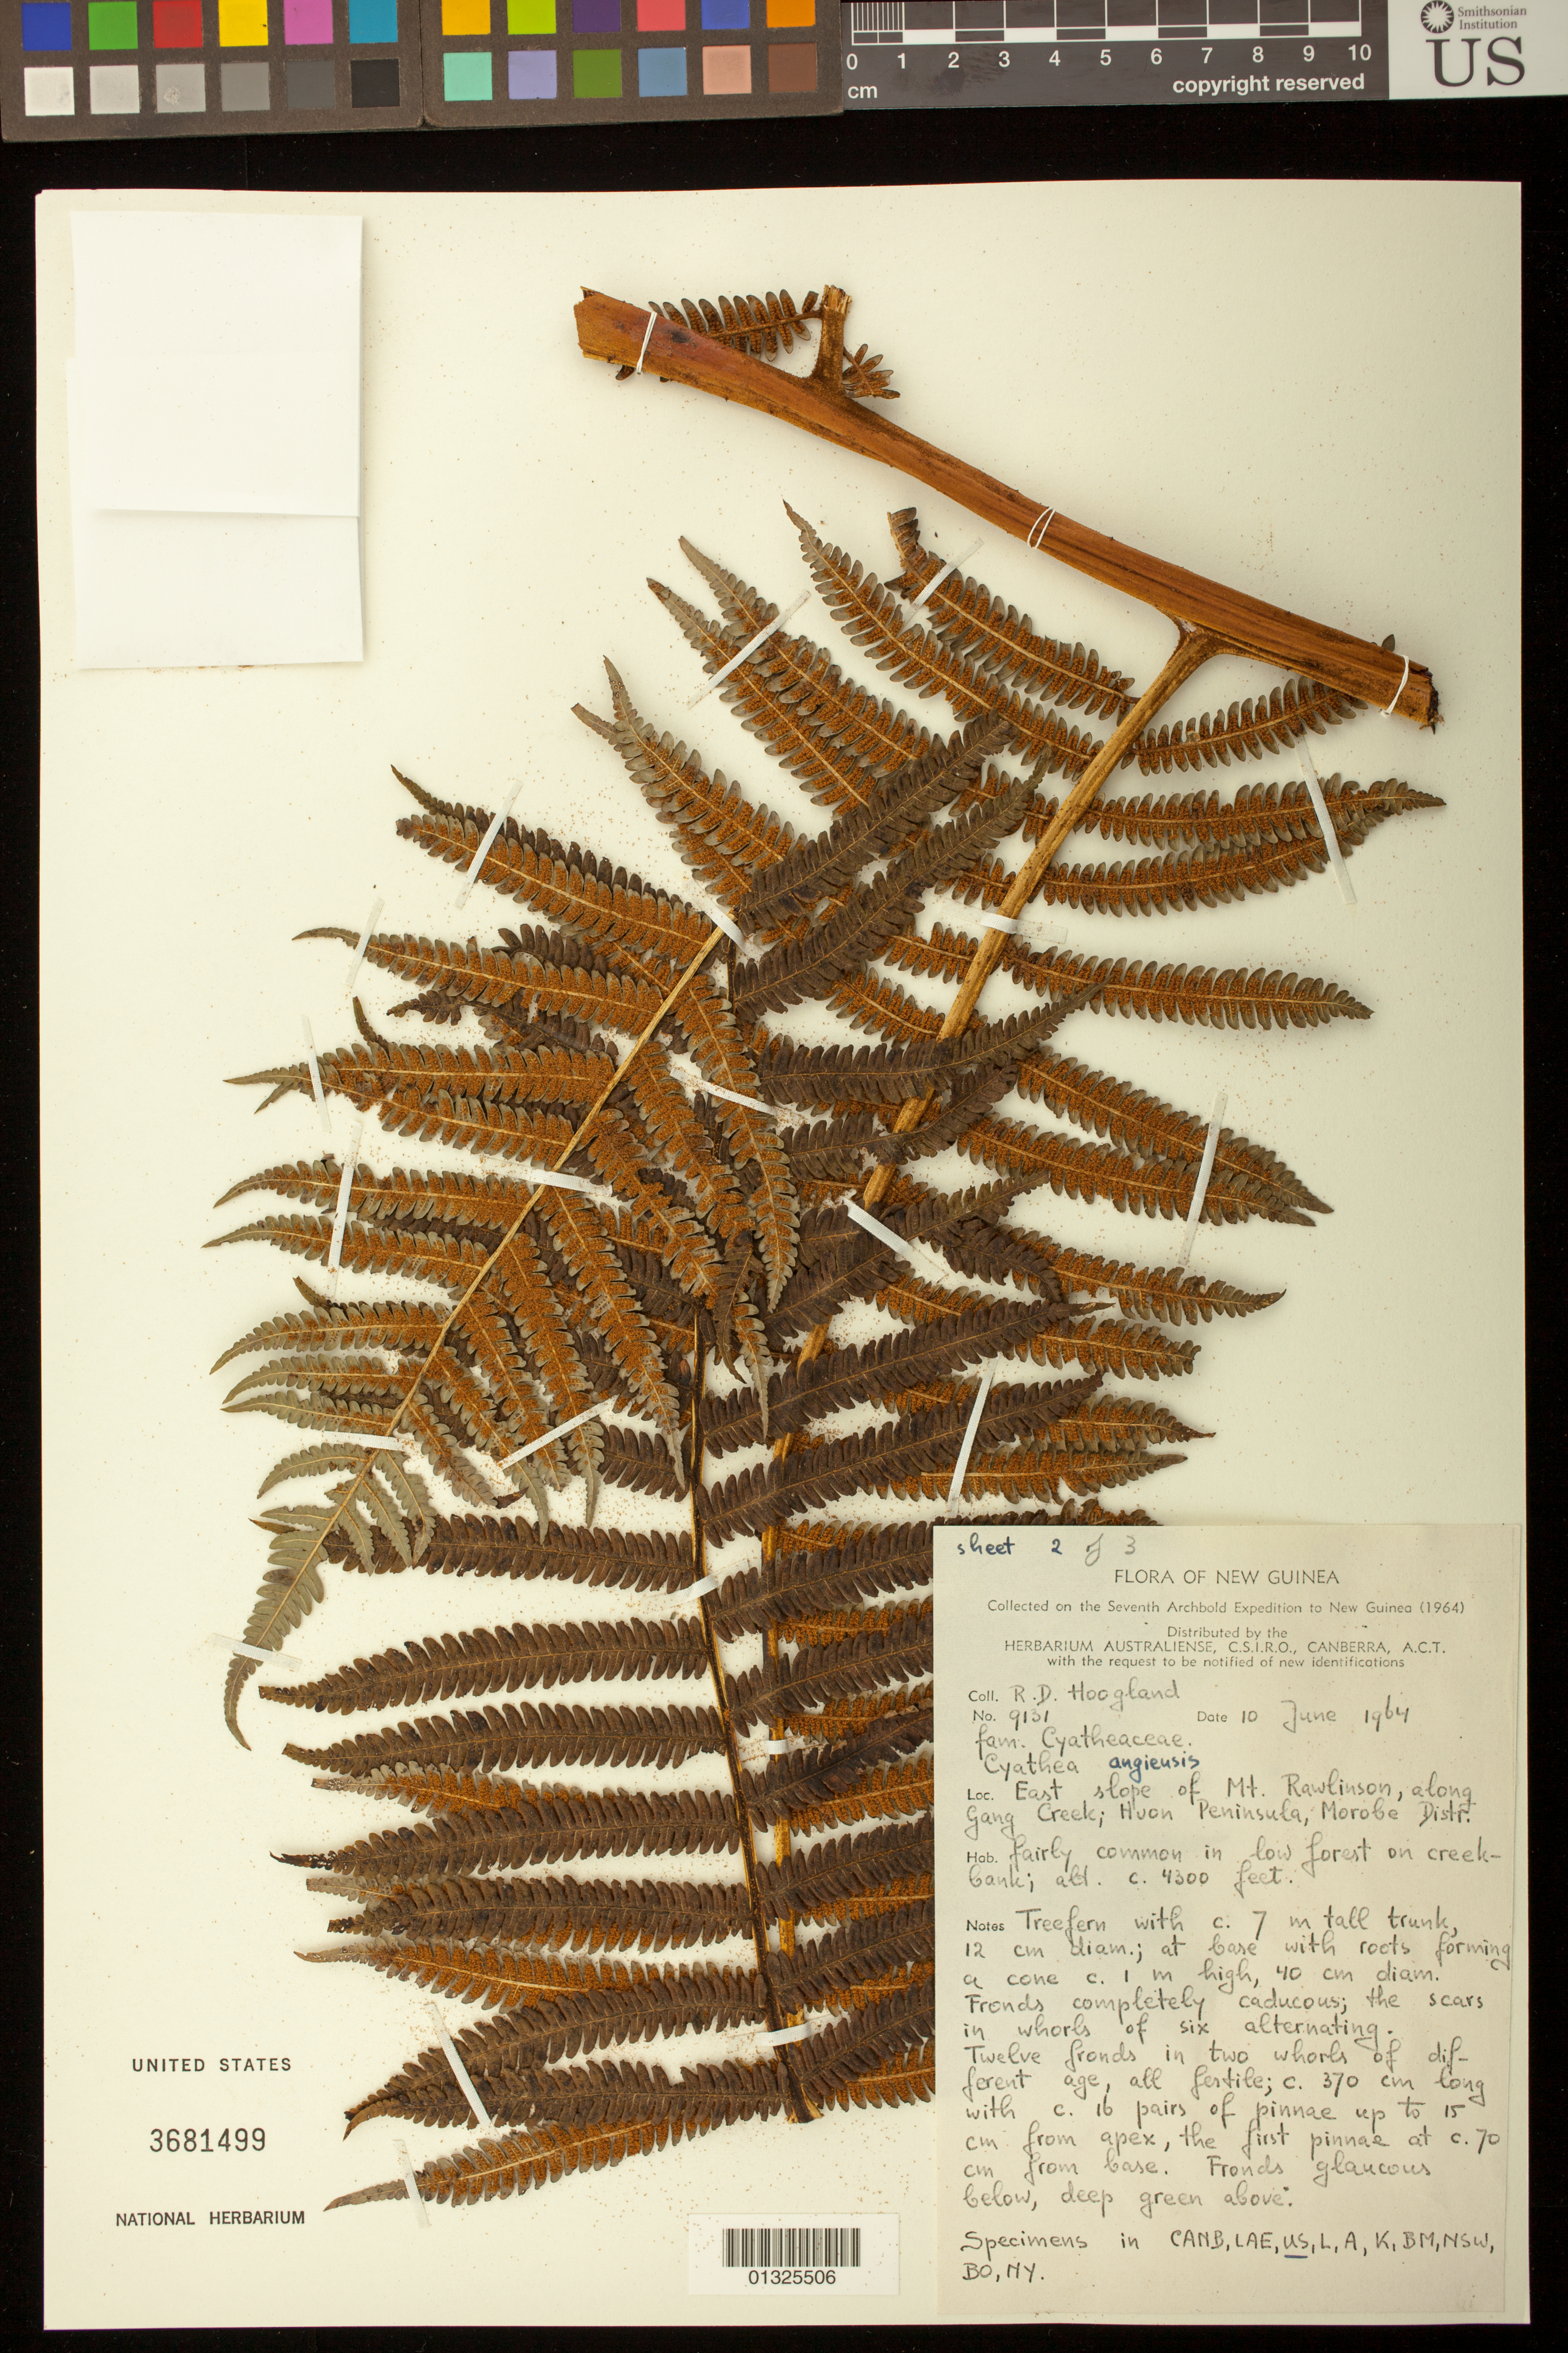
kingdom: Plantae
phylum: Tracheophyta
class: Polypodiopsida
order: Cyatheales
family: Cyatheaceae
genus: Cyathea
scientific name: Cyathea angiensis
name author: (A. Gepp) Domin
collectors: R. D. Hoogland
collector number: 9131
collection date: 1964-06-10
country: Papua New Guinea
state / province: Morobe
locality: East slope of Mt. Rawlinson, along Gang Creek, Huon Peninsula, Morobe District.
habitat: fairly common in low forest on creek bank.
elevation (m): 1311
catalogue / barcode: US 3681499